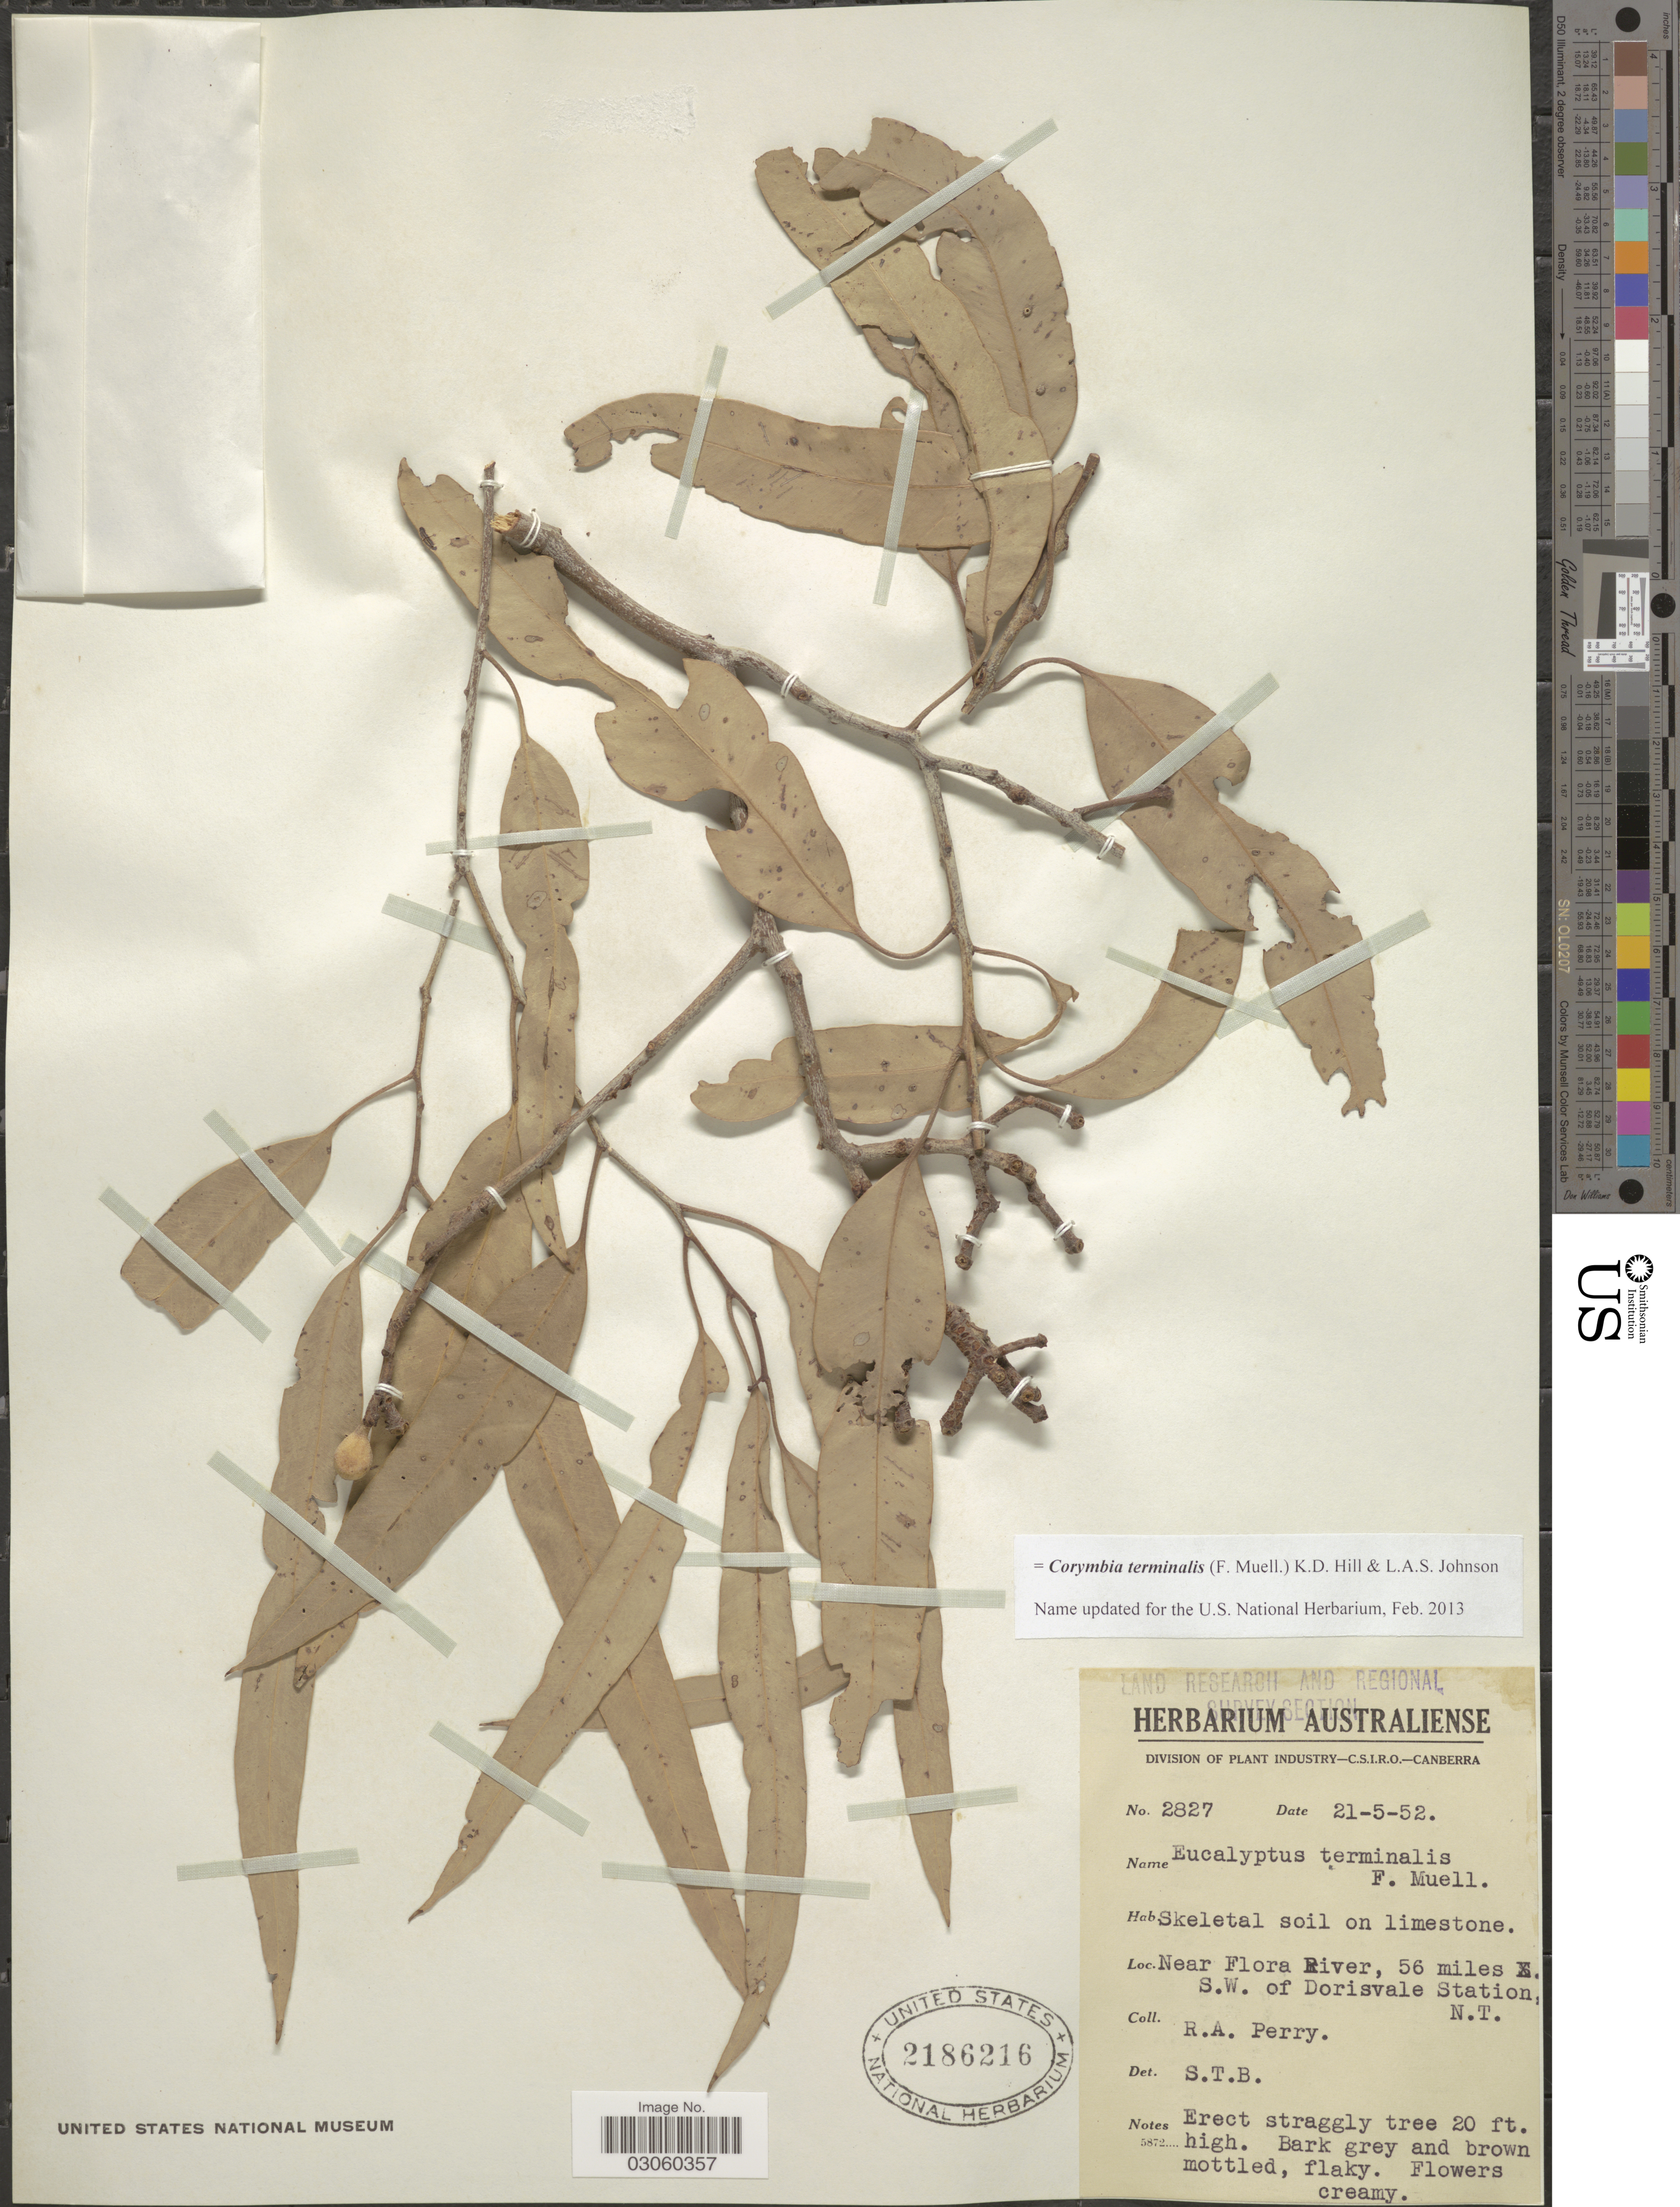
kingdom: Plantae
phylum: Tracheophyta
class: Magnoliopsida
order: Myrtales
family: Myrtaceae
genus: Corymbia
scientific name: Corymbia terminalis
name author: (F. Muell.) K.D. Hill & L.A.S. Johnson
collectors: Perry, R. A.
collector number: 2827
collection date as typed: Transcribed d/m/y: 21/5/52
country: Australia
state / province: Northern Territory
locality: Near Flora River, 56 miles S.W. of Dorisvale Station, N.T.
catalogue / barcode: US 2186216